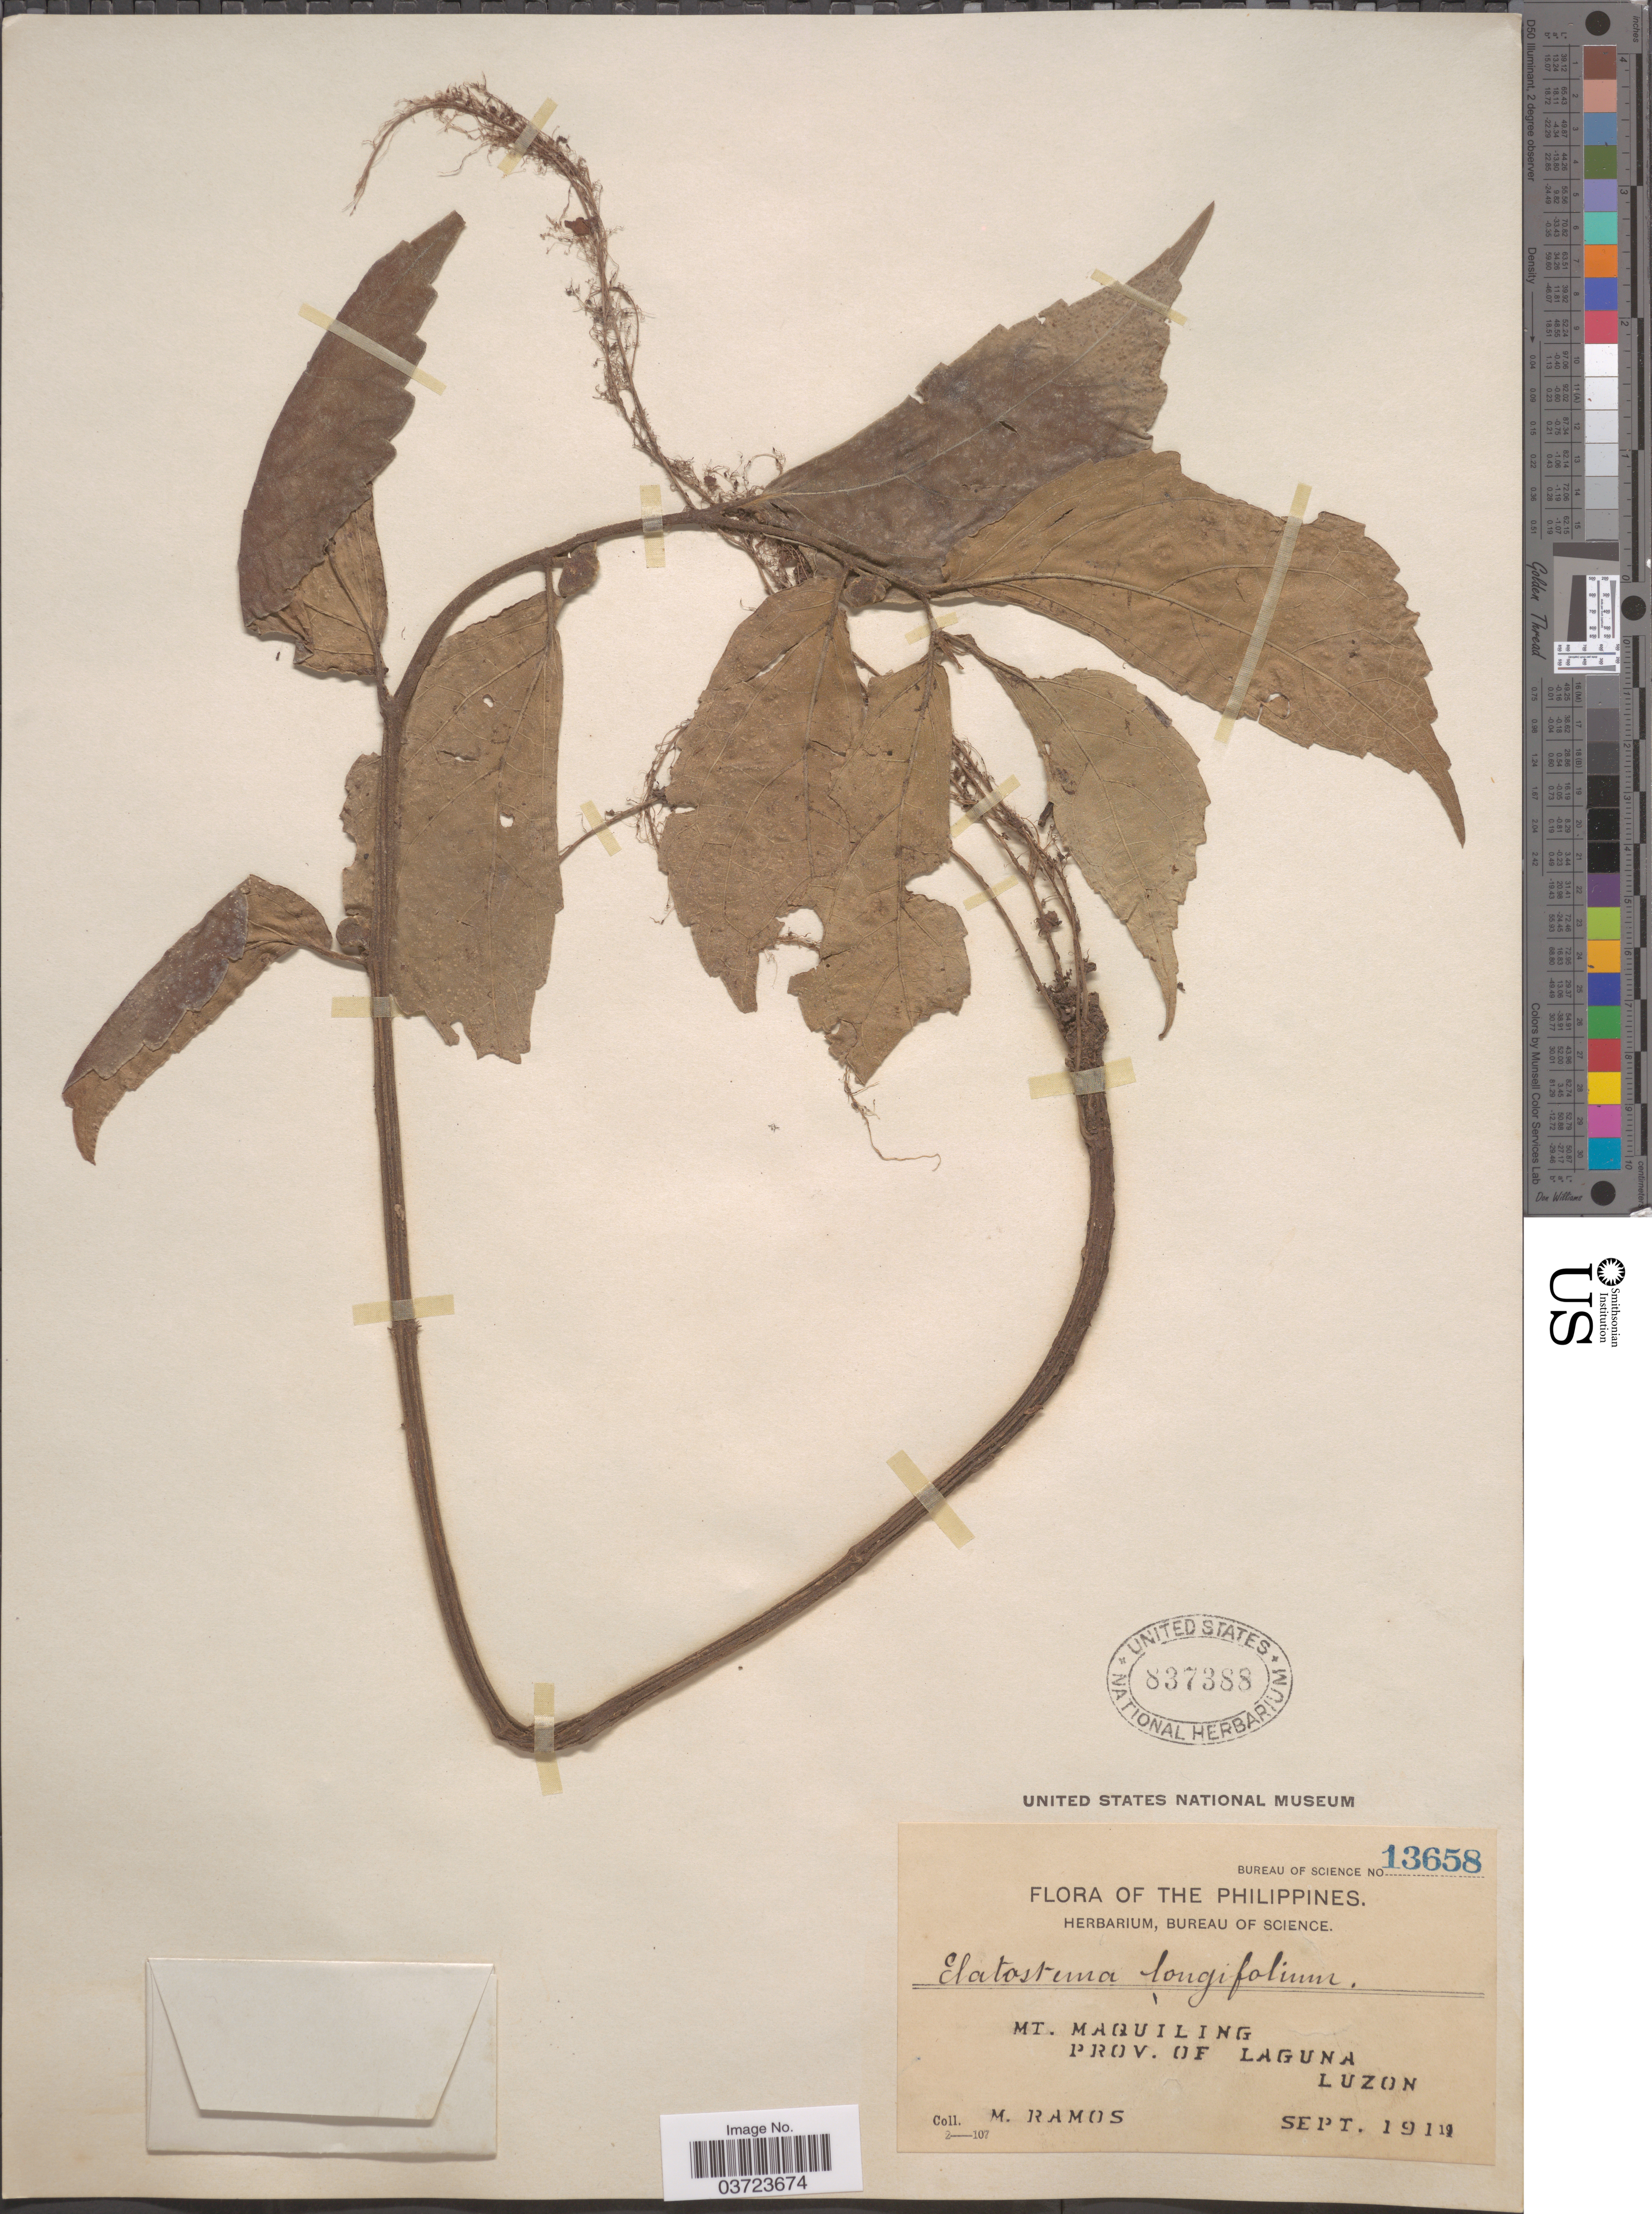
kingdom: Plantae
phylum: Tracheophyta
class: Magnoliopsida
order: Rosales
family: Urticaceae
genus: Elatostema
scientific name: Elatostema longifolium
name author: Wedd.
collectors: M. Ramos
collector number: Bureau of Science 13658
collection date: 1911-09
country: Philippines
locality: Mt. Maquiling. Prov. of Laguna. Luzon.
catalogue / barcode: US 837388